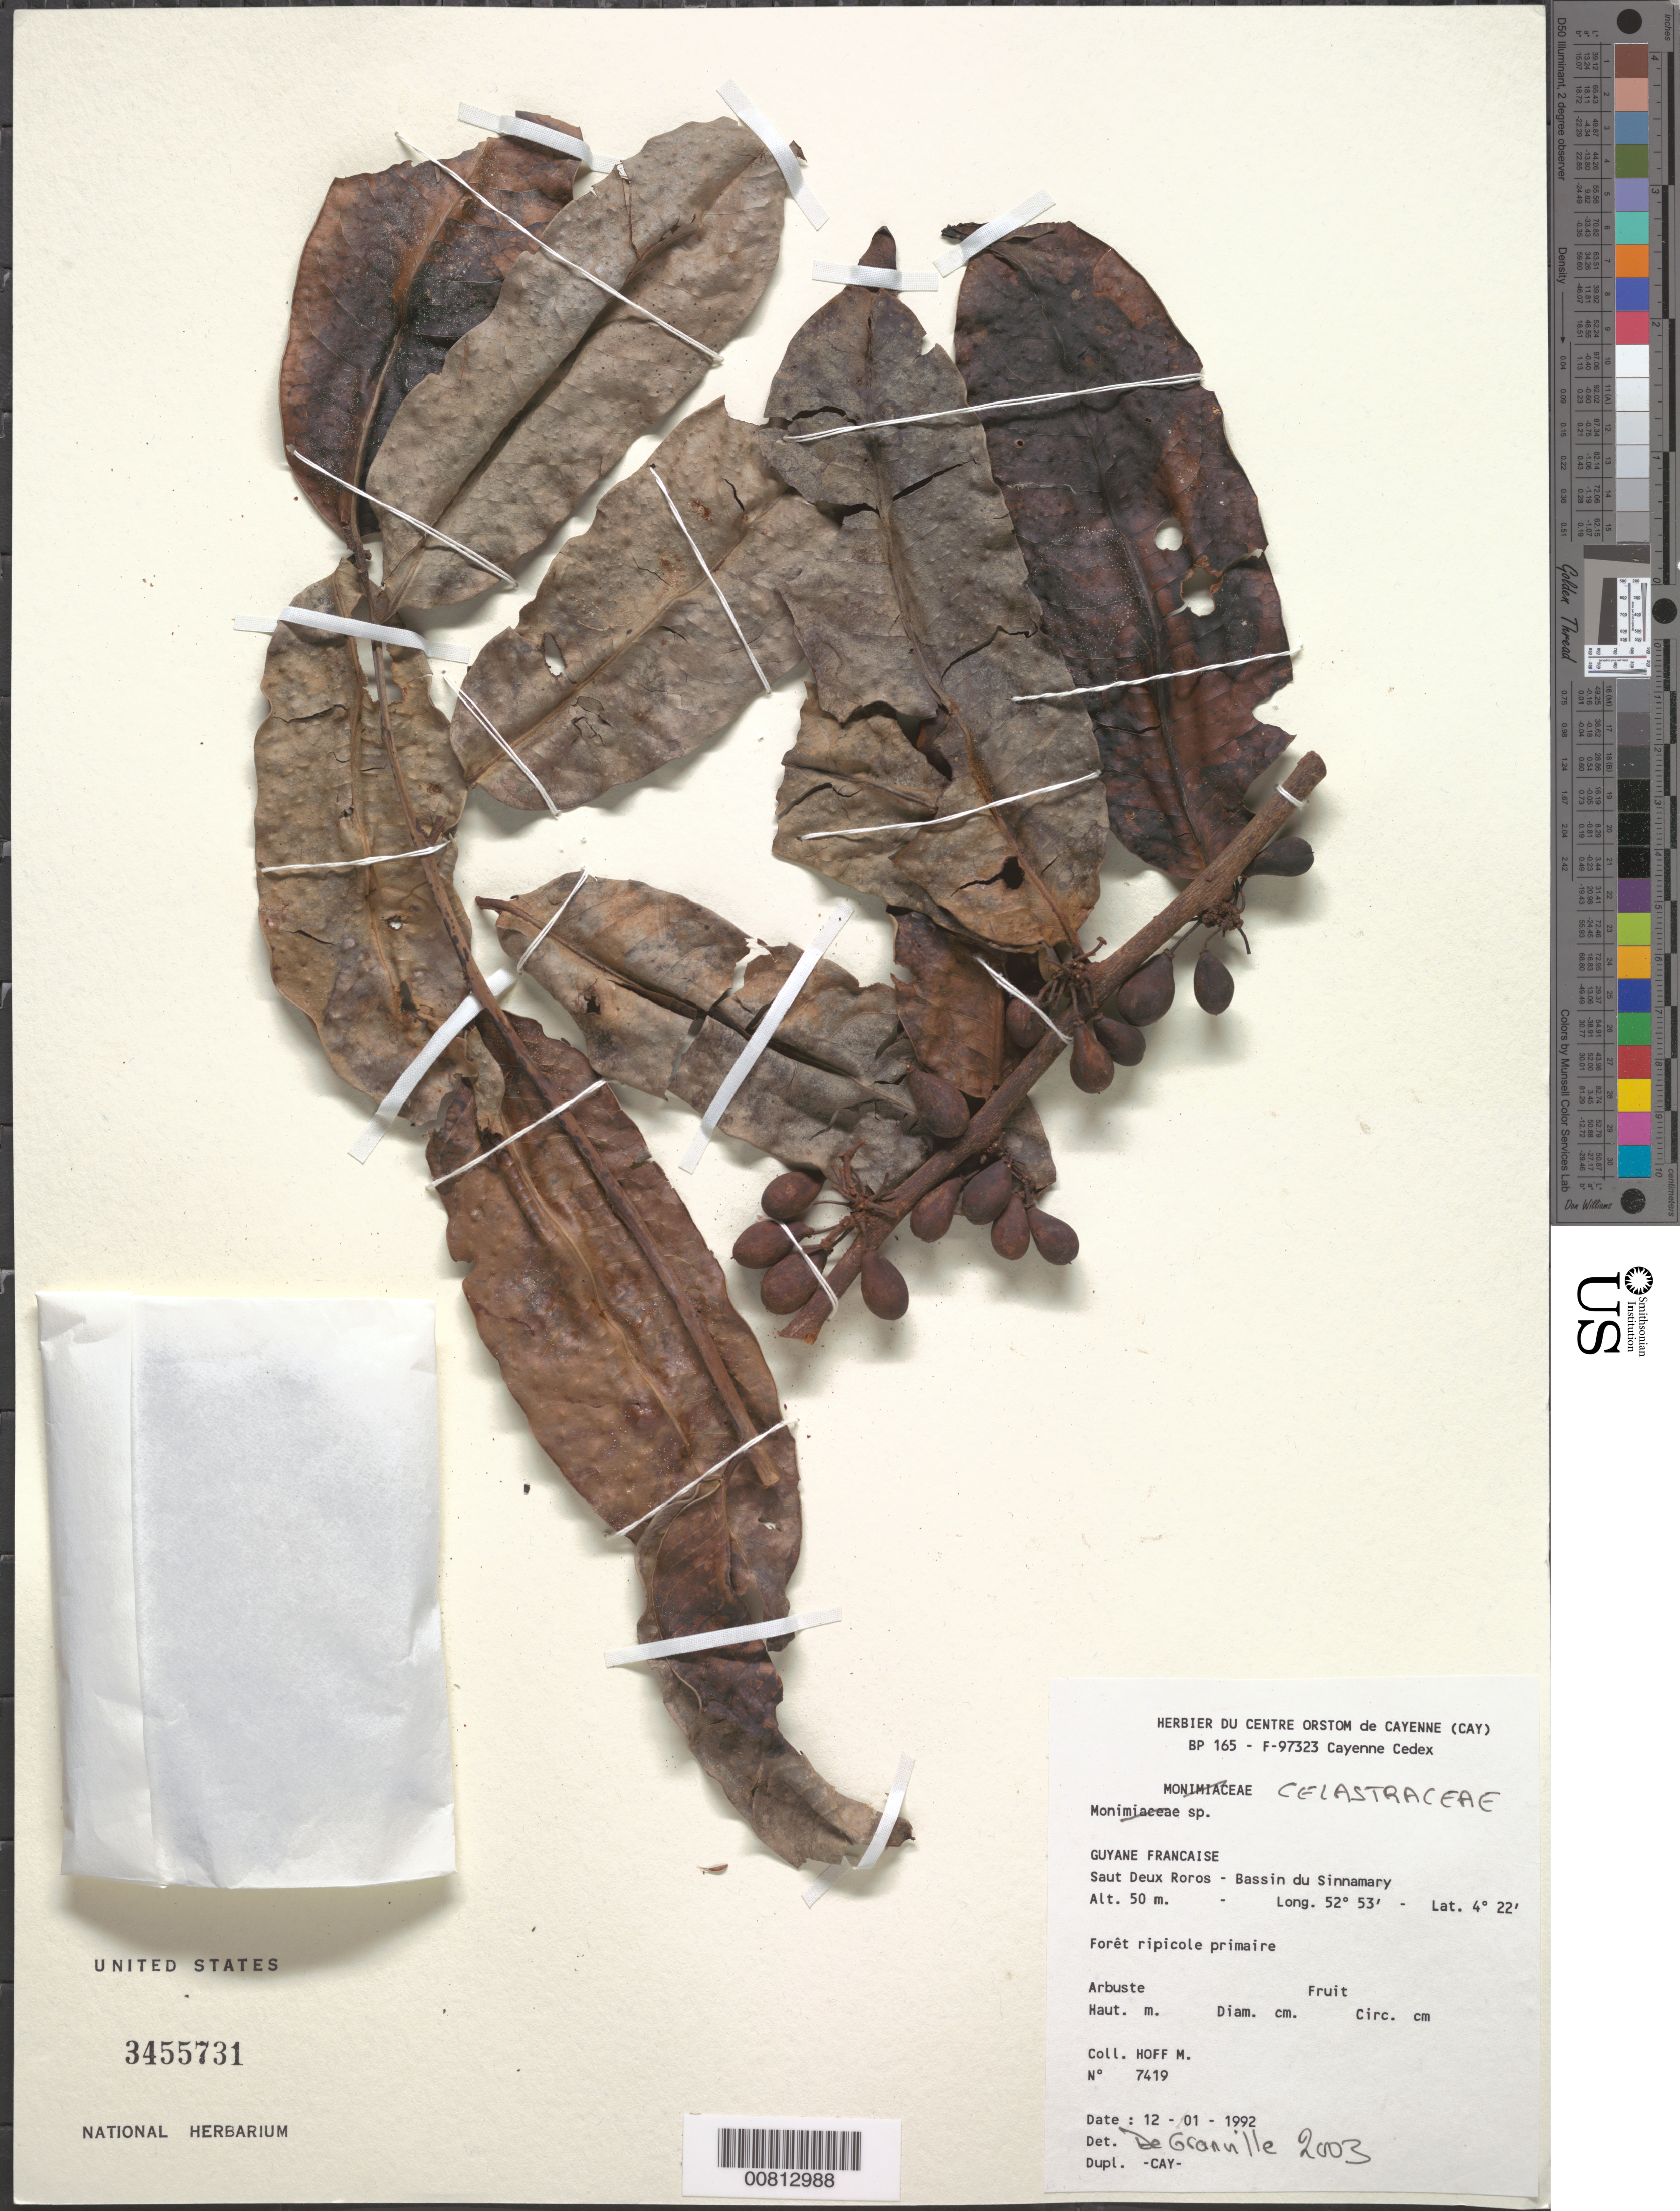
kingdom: Plantae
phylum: Tracheophyta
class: Magnoliopsida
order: Celastrales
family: Celastraceae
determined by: Granville, J. J. de, (CAY), Institut de Recherche pour le Developpement (IRD) (FRENCH GUIANA)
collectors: M. Hoff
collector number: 7419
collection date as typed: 12-Jan-92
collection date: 1992-01-12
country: French Guiana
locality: Saut Deux Roros, Bassin du Sinnamary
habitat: Primary riparian forest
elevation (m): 50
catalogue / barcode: US 3455731